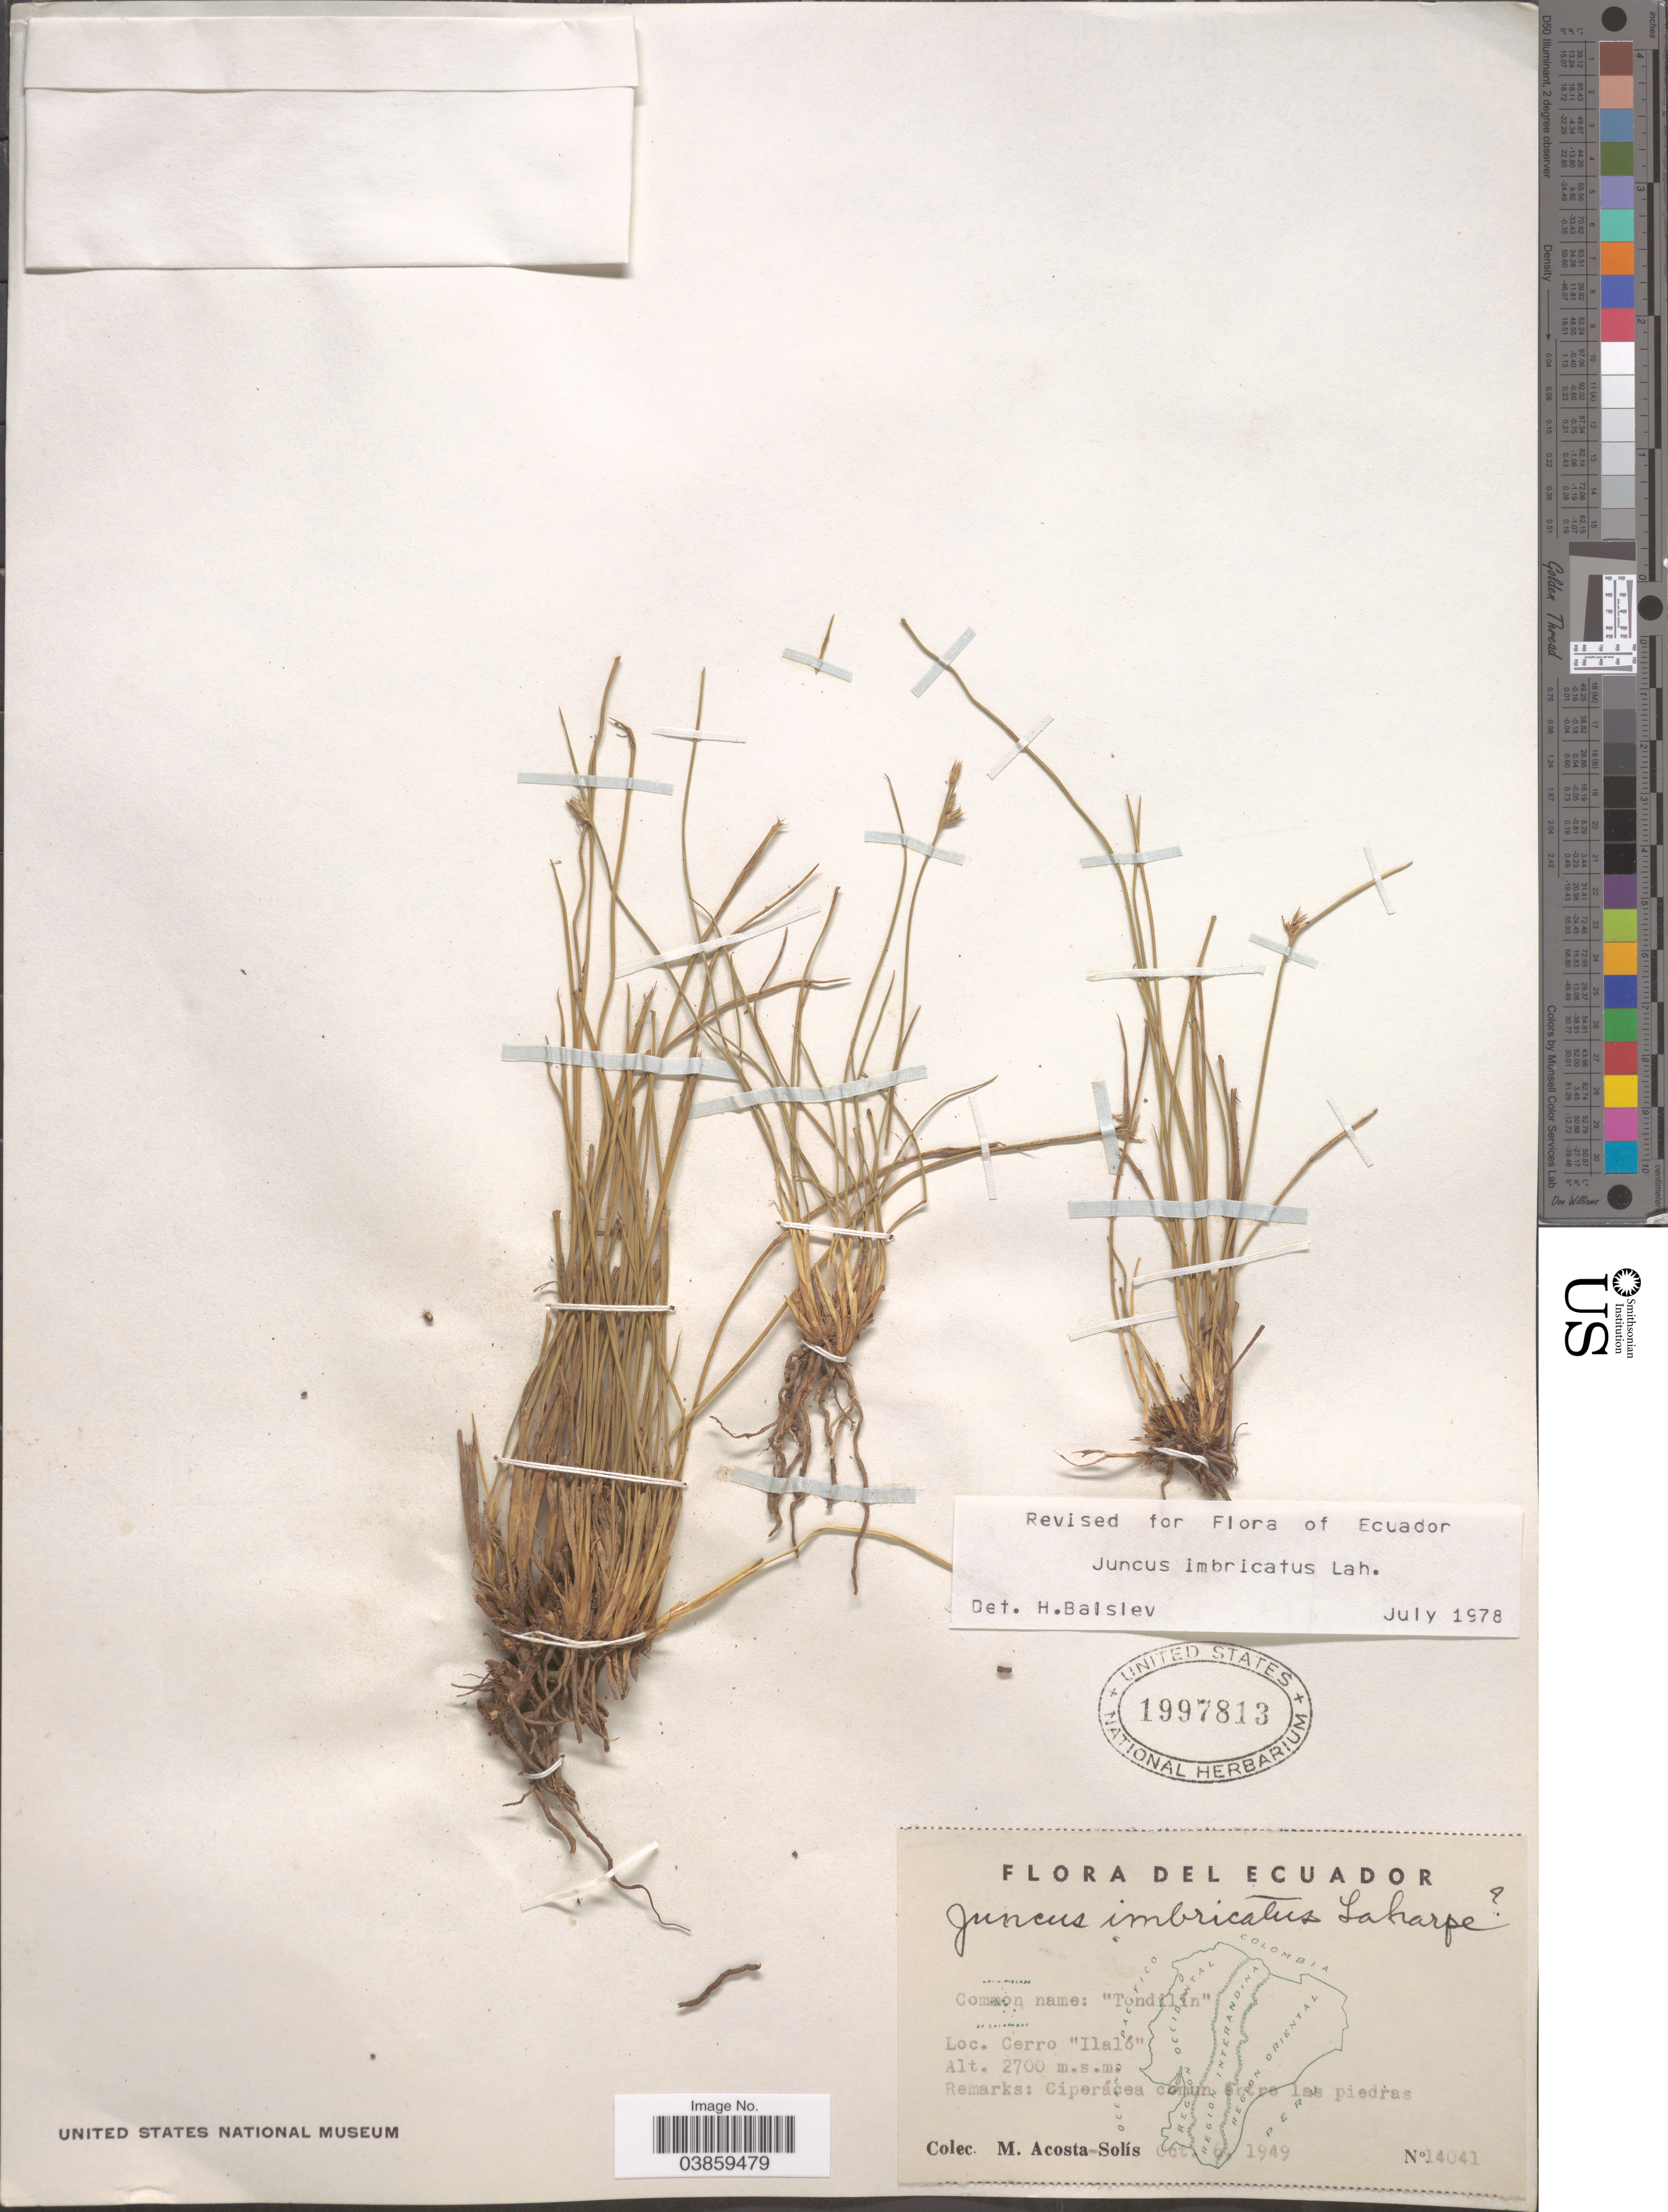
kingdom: Plantae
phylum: Tracheophyta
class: Liliopsida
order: Poales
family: Juncaceae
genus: Juncus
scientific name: Juncus imbricatus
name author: Laharpe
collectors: M. Acosta Solis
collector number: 14041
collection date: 1949-10-06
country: Ecuador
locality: Cerro "Ilaló".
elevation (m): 2700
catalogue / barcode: US 1997813